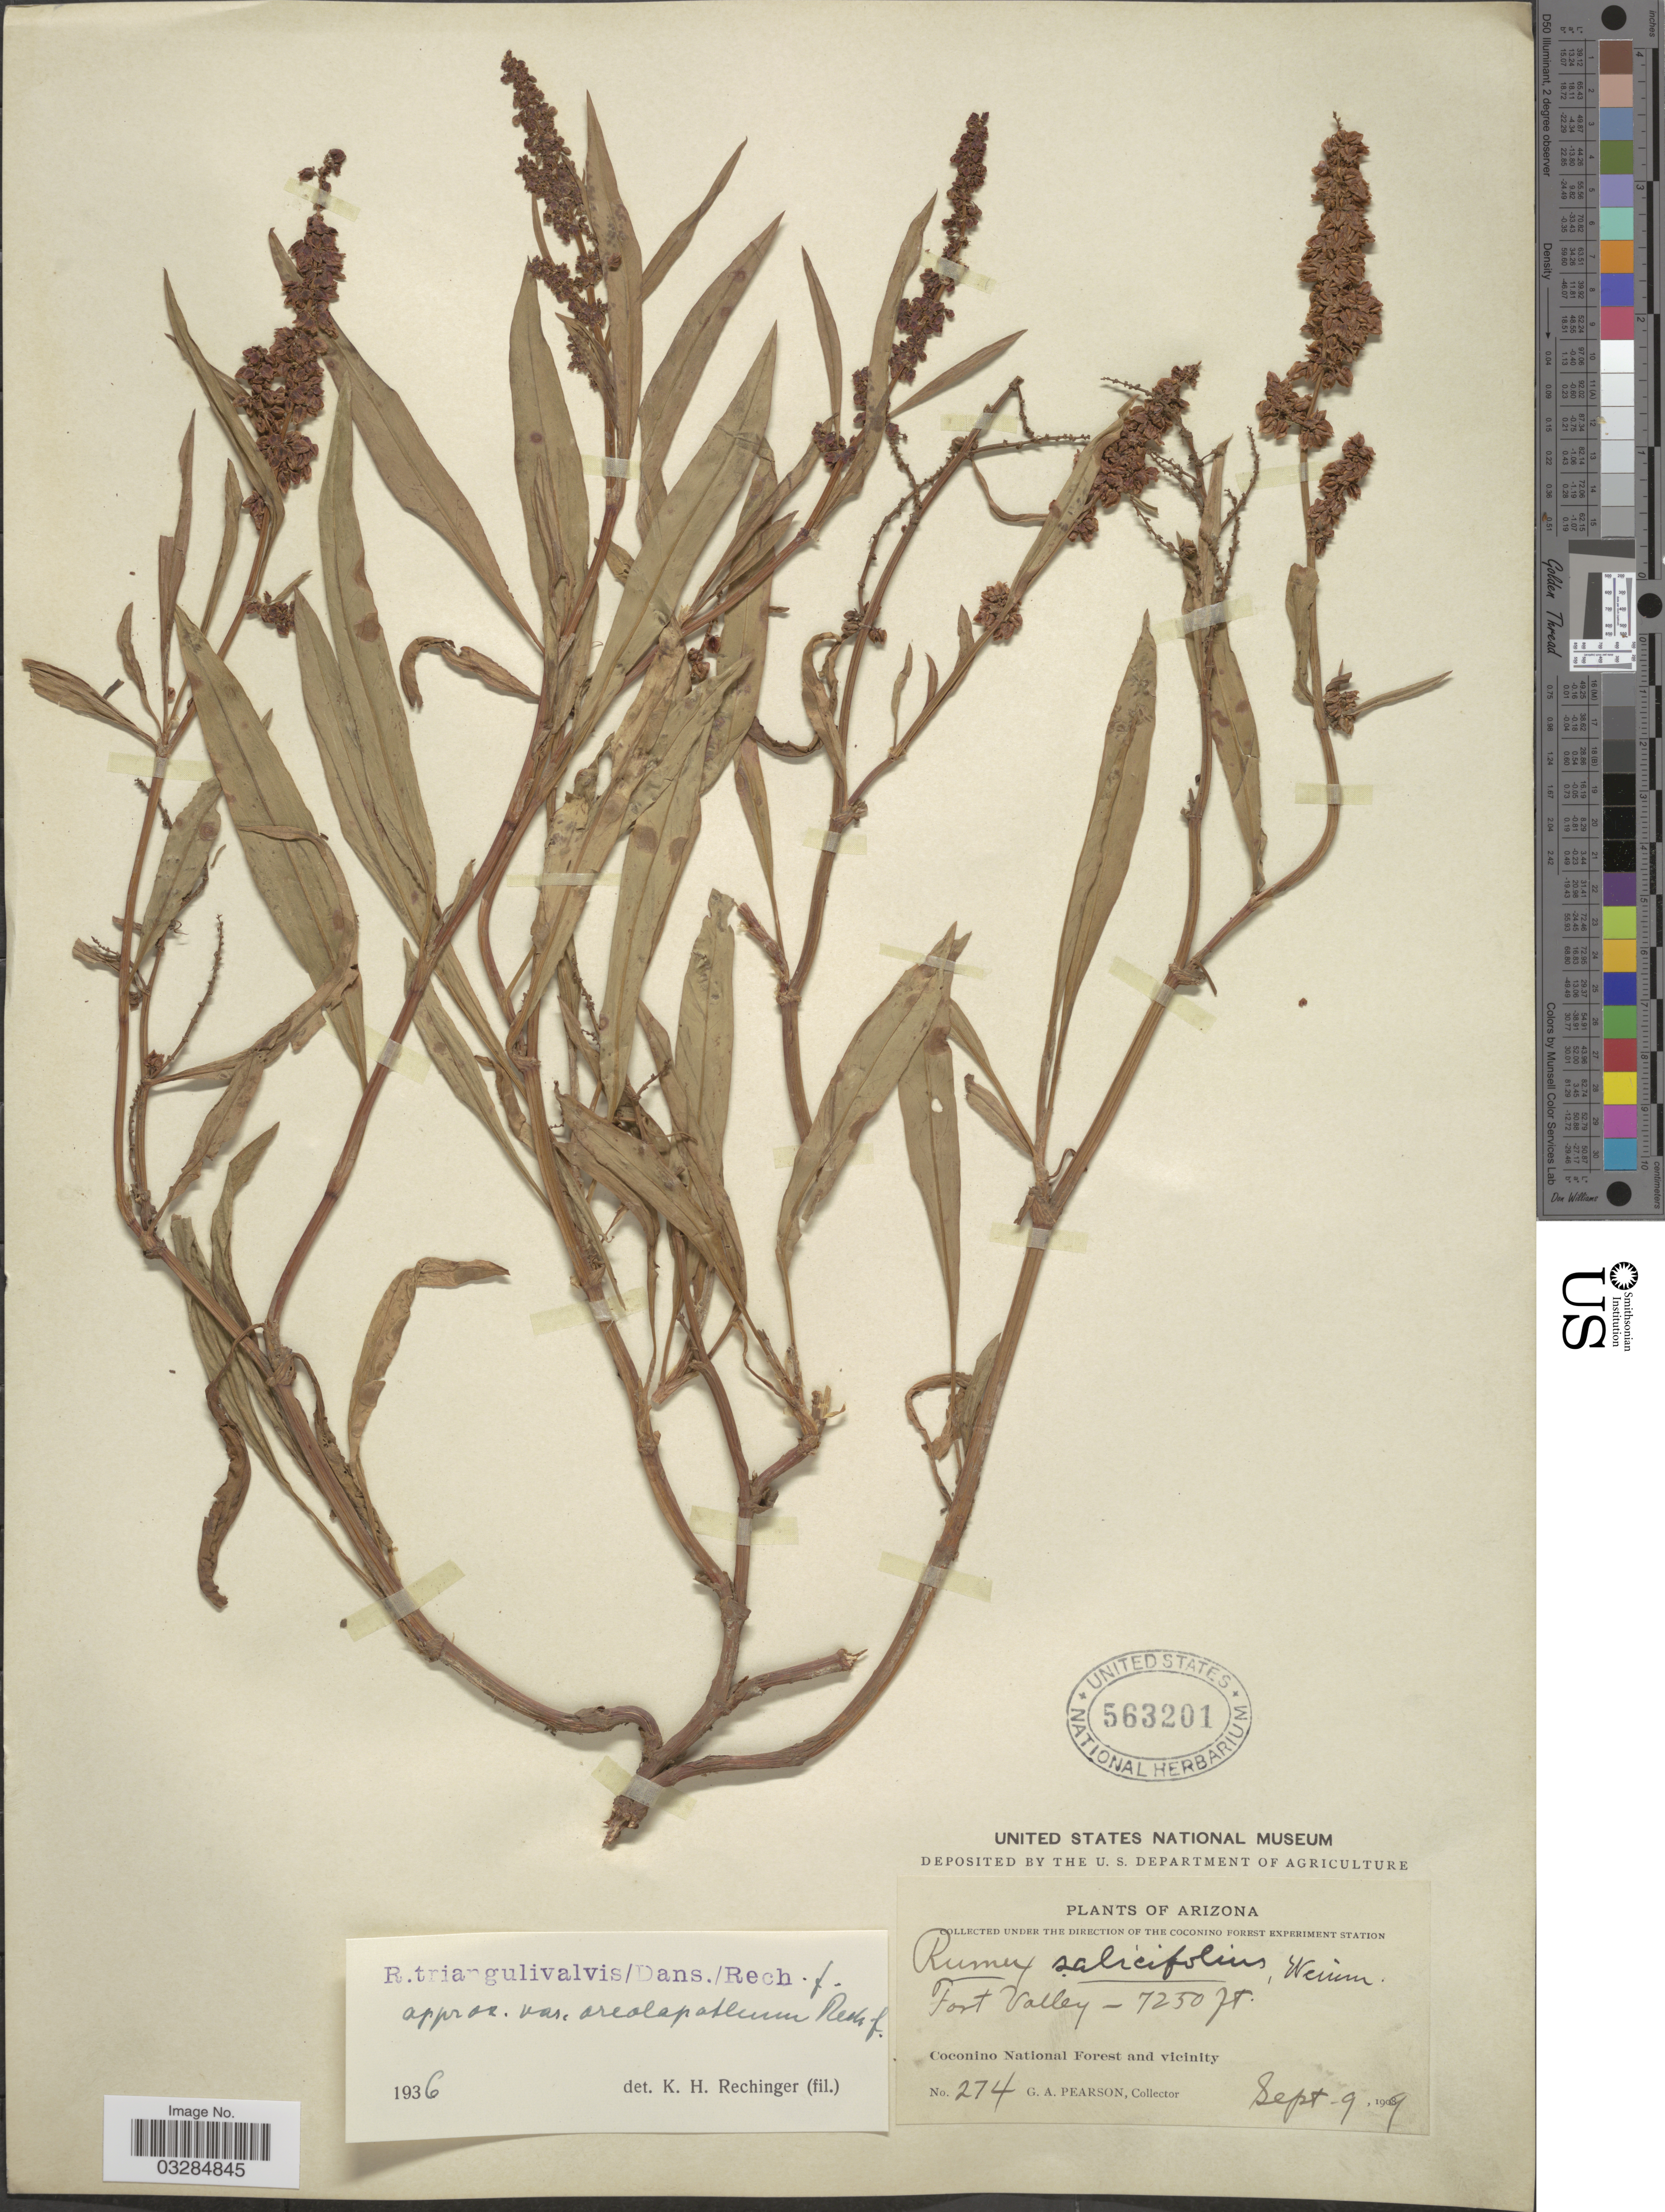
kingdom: Plantae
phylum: Tracheophyta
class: Magnoliopsida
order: Caryophyllales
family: Polygonaceae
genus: Rumex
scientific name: Rumex triangulivalvis var. oreolapathum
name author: Rech. f.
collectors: G. Pearson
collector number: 274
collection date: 1909-09-09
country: United States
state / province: Arizona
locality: Coconino National Forest and vicinity. Fort Valley.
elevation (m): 2210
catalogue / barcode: US 563201